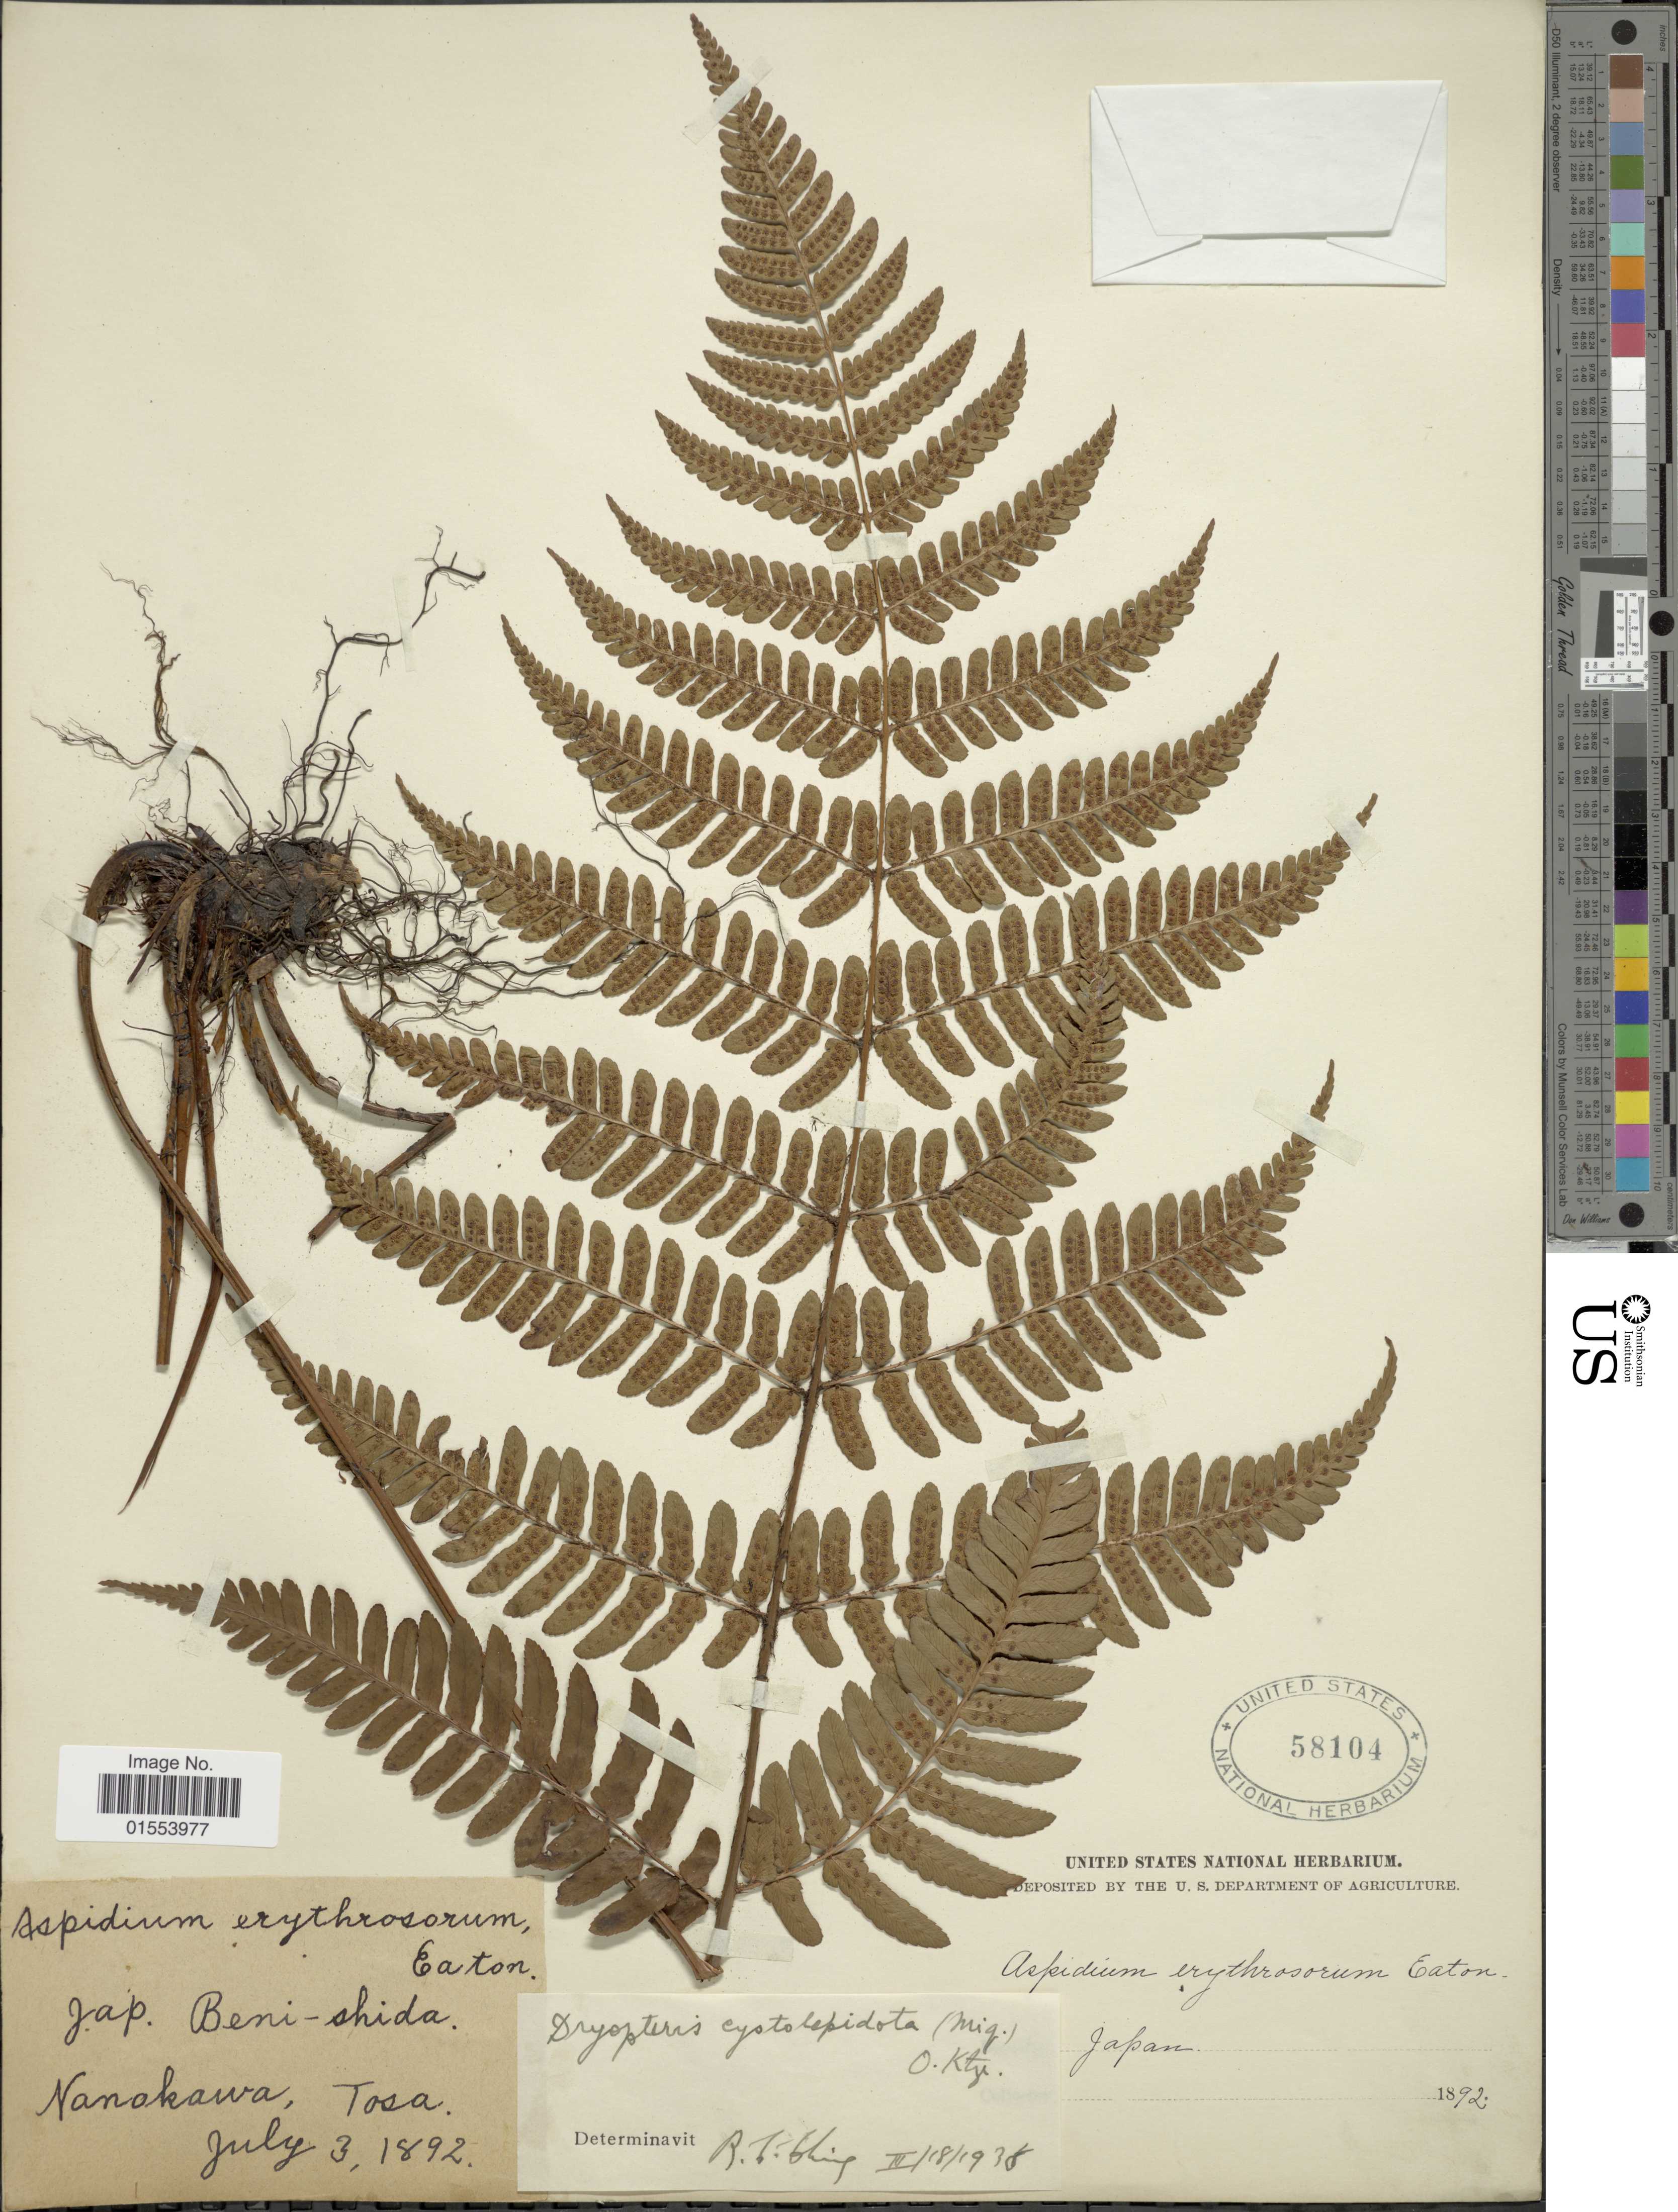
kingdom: Plantae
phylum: Tracheophyta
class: Polypodiopsida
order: Polypodiales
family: Dryopteridaceae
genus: Dryopteris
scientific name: Dryopteris cystolepidota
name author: (Miq.) C. Chr.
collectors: ex herb. United States National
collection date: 1892-07-03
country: Japan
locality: Japan, Nanokawa, Tosa.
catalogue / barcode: US 58104